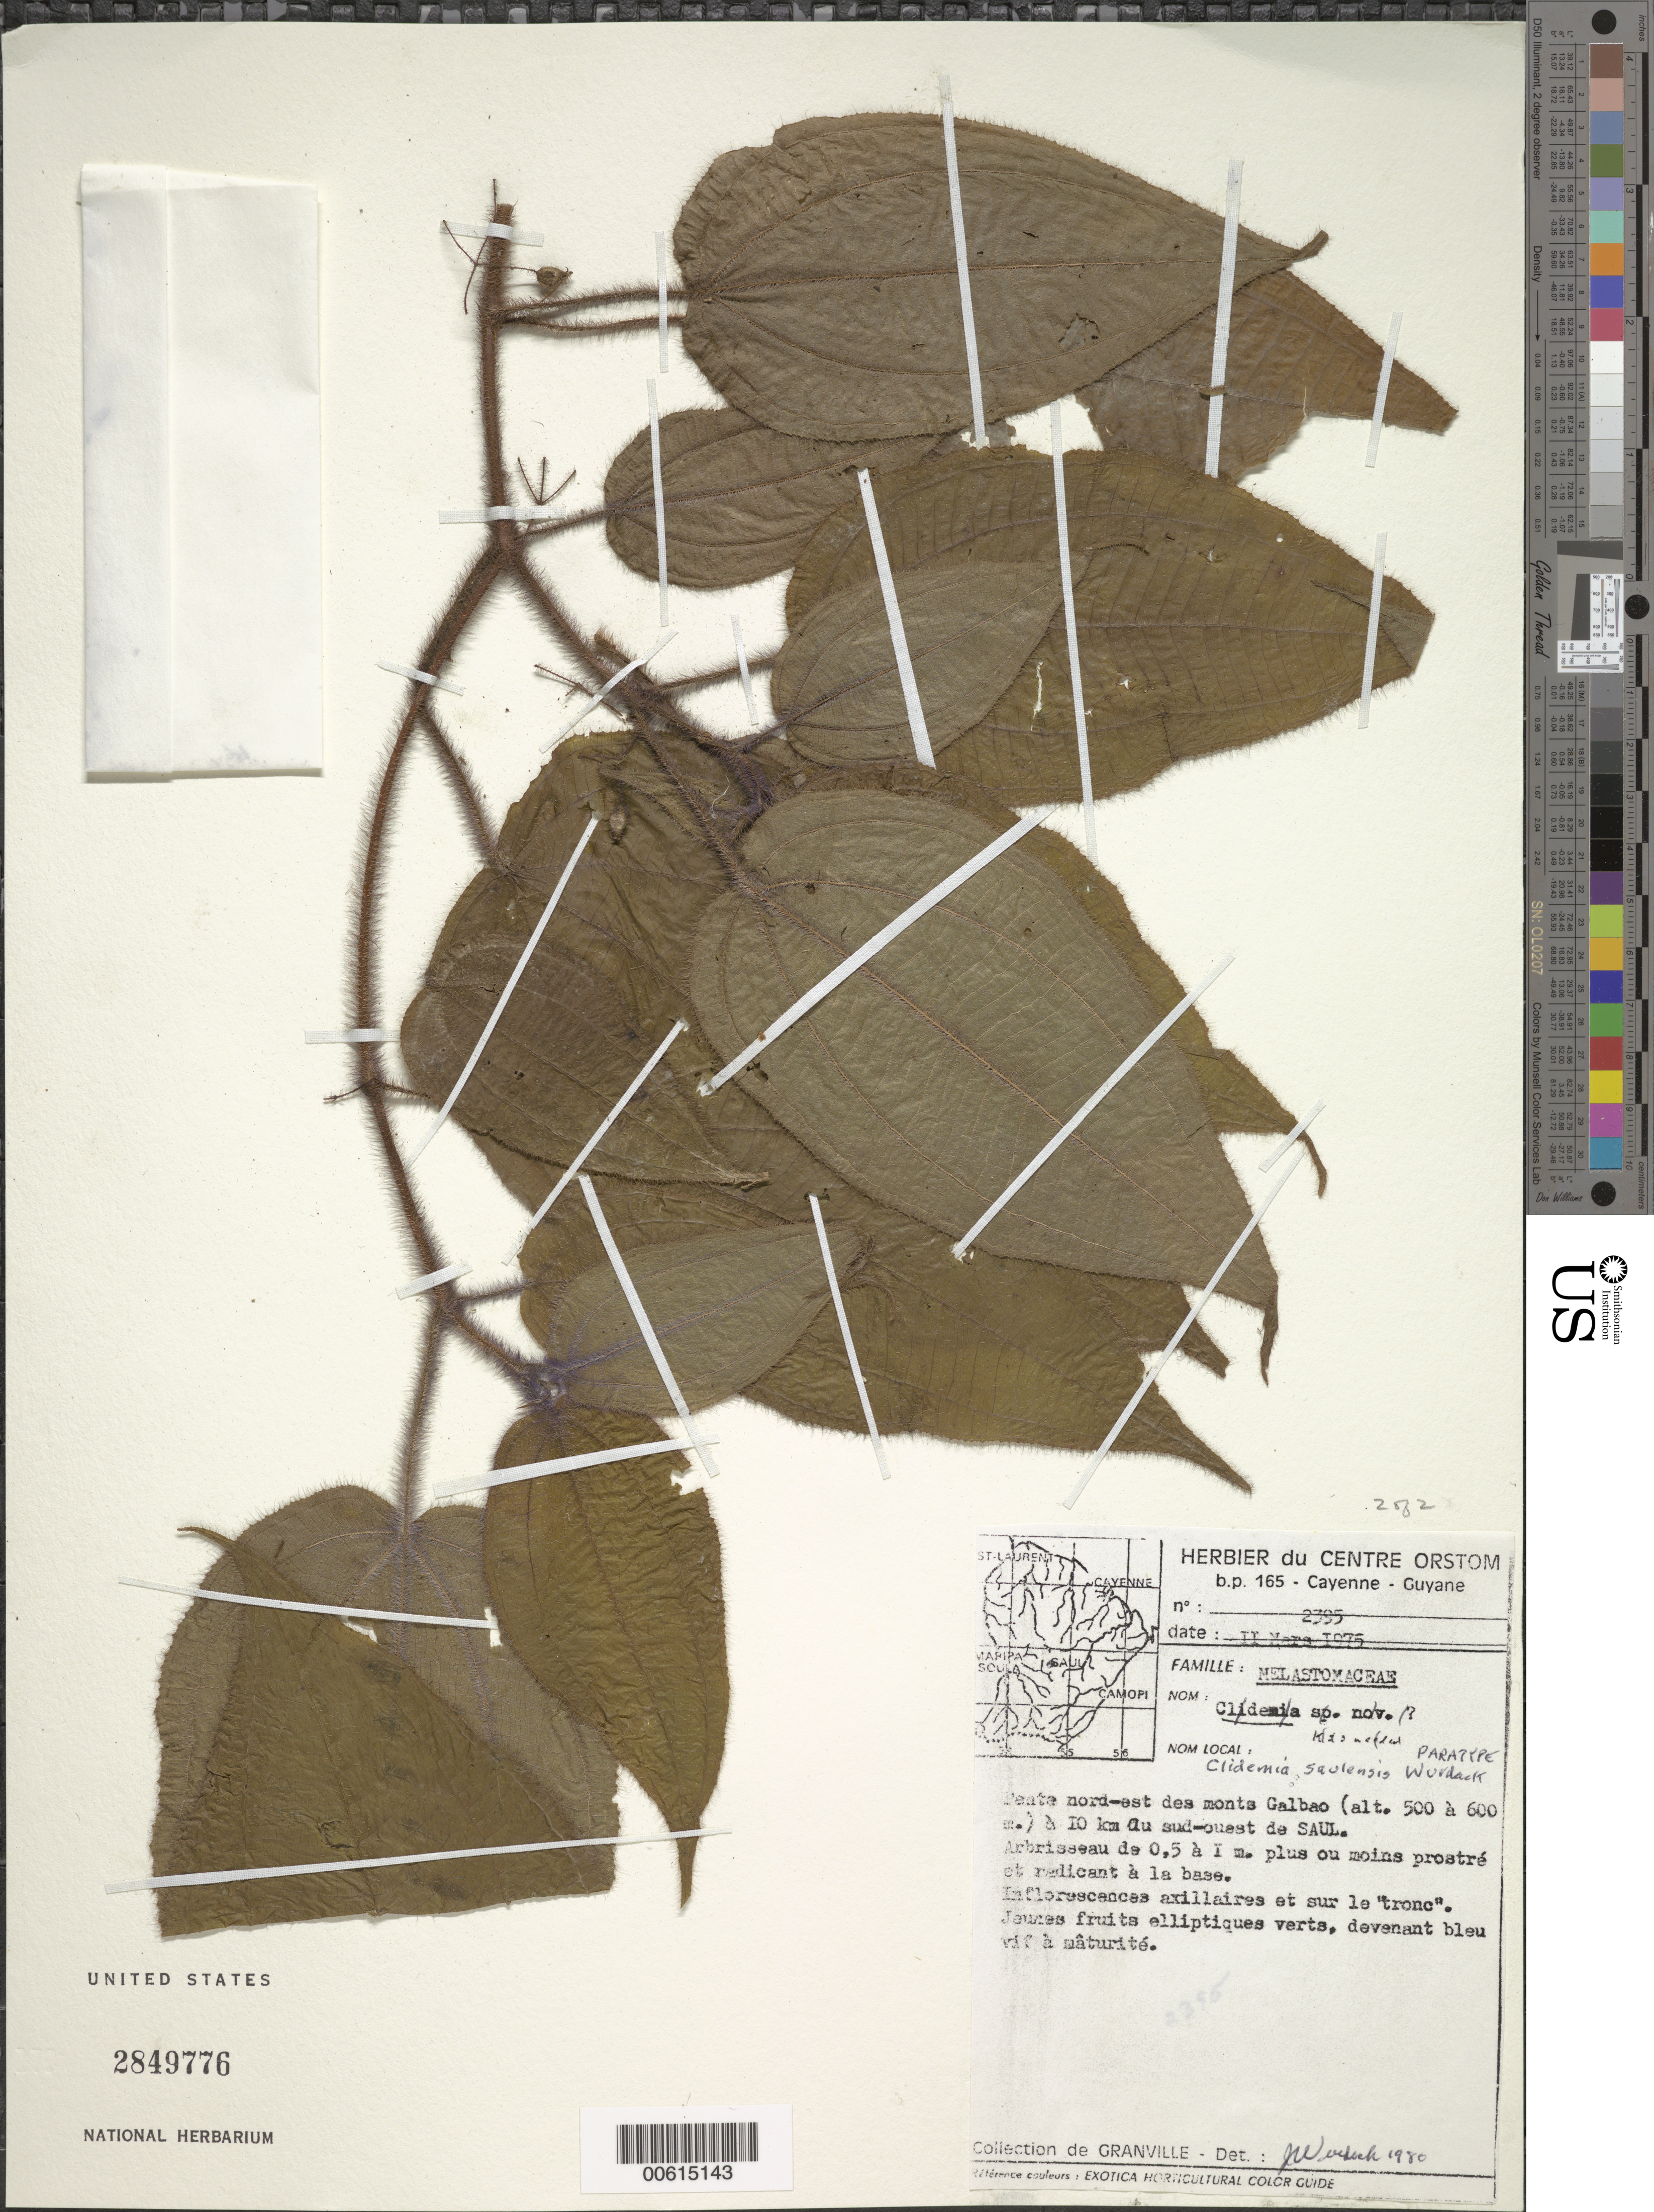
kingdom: Plantae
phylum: Tracheophyta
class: Magnoliopsida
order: Myrtales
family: Melastomataceae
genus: Clidemia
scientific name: Clidemia saulensis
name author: Wurdack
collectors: Granville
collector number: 2395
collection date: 1975-03-11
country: French Guiana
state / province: Cayenne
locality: Pente nord-est des monts Galbao à 10 km au sud-ouest de SAUL.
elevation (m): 500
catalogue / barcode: US 2849776